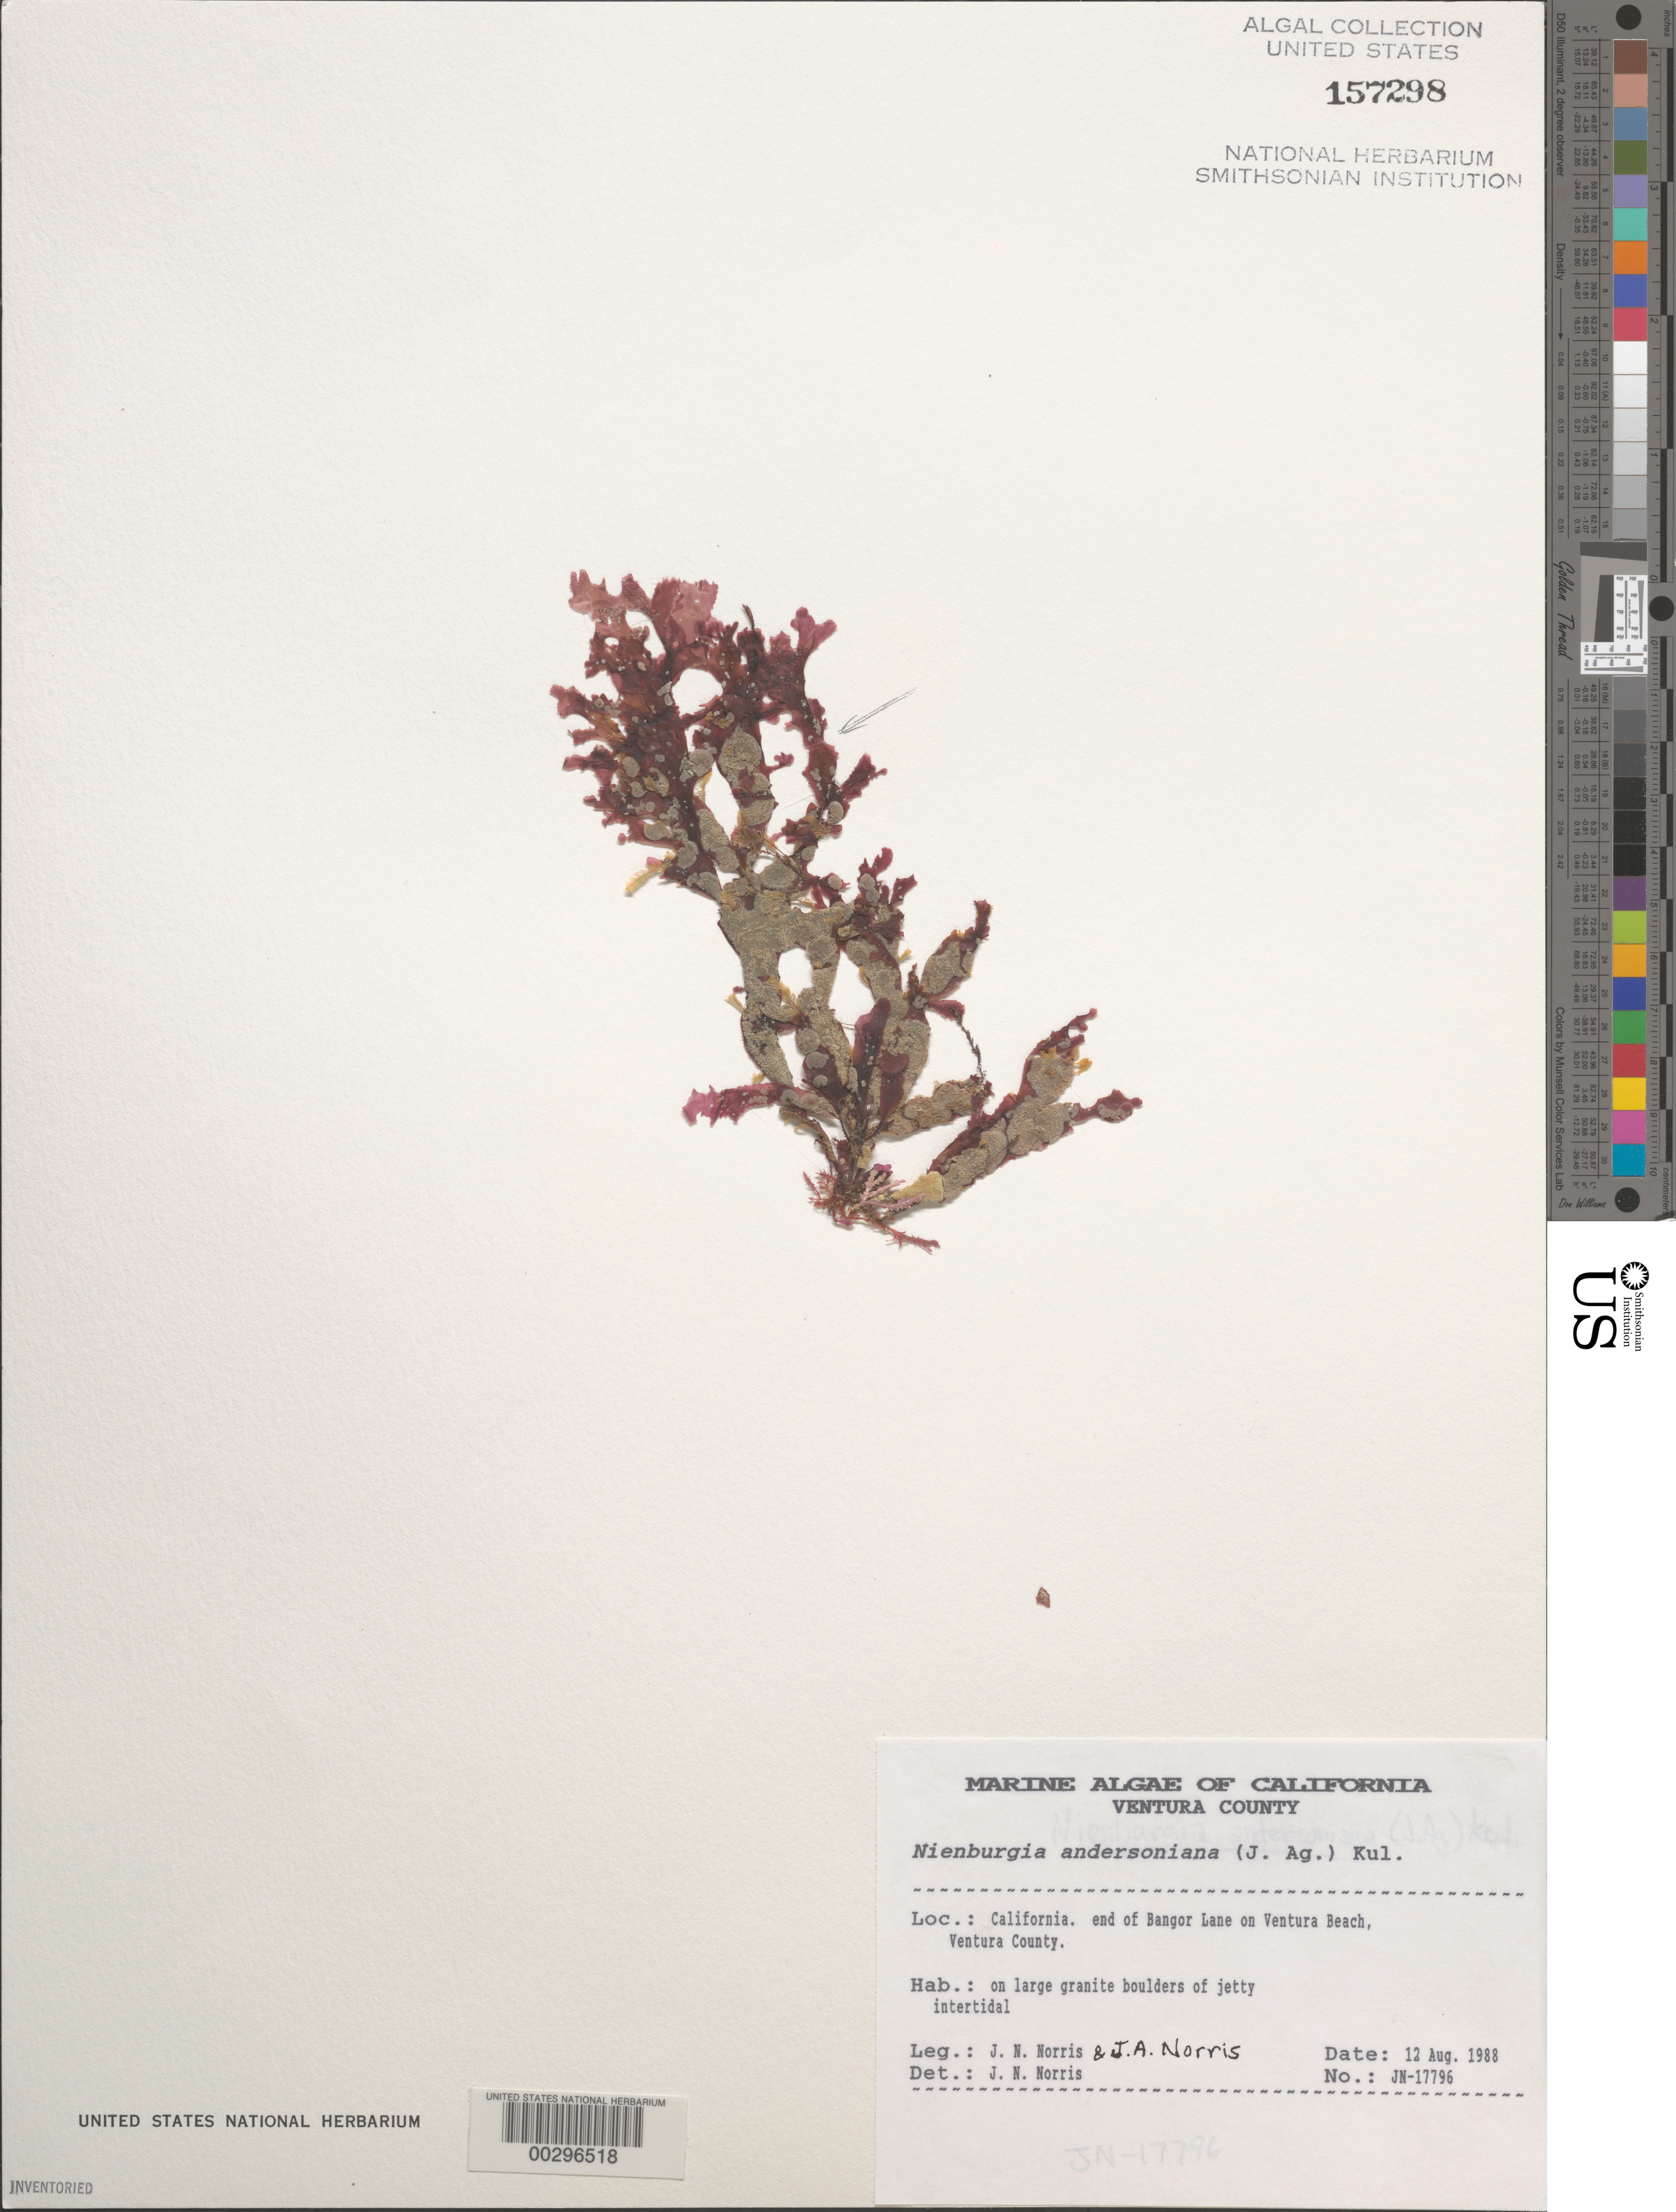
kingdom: Plantae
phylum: Rhodophyta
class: Florideophyceae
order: Ceramiales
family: Delesseriaceae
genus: Nienburgia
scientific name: Nienburgia andersoniana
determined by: Norris, James N.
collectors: J. N. Norris & J. A. Norris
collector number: JN-17796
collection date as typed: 12 Aug 1988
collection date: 1988-08-12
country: United States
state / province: California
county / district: Ventura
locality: Ventura Beach, end of Bangor Lane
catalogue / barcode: US 157298